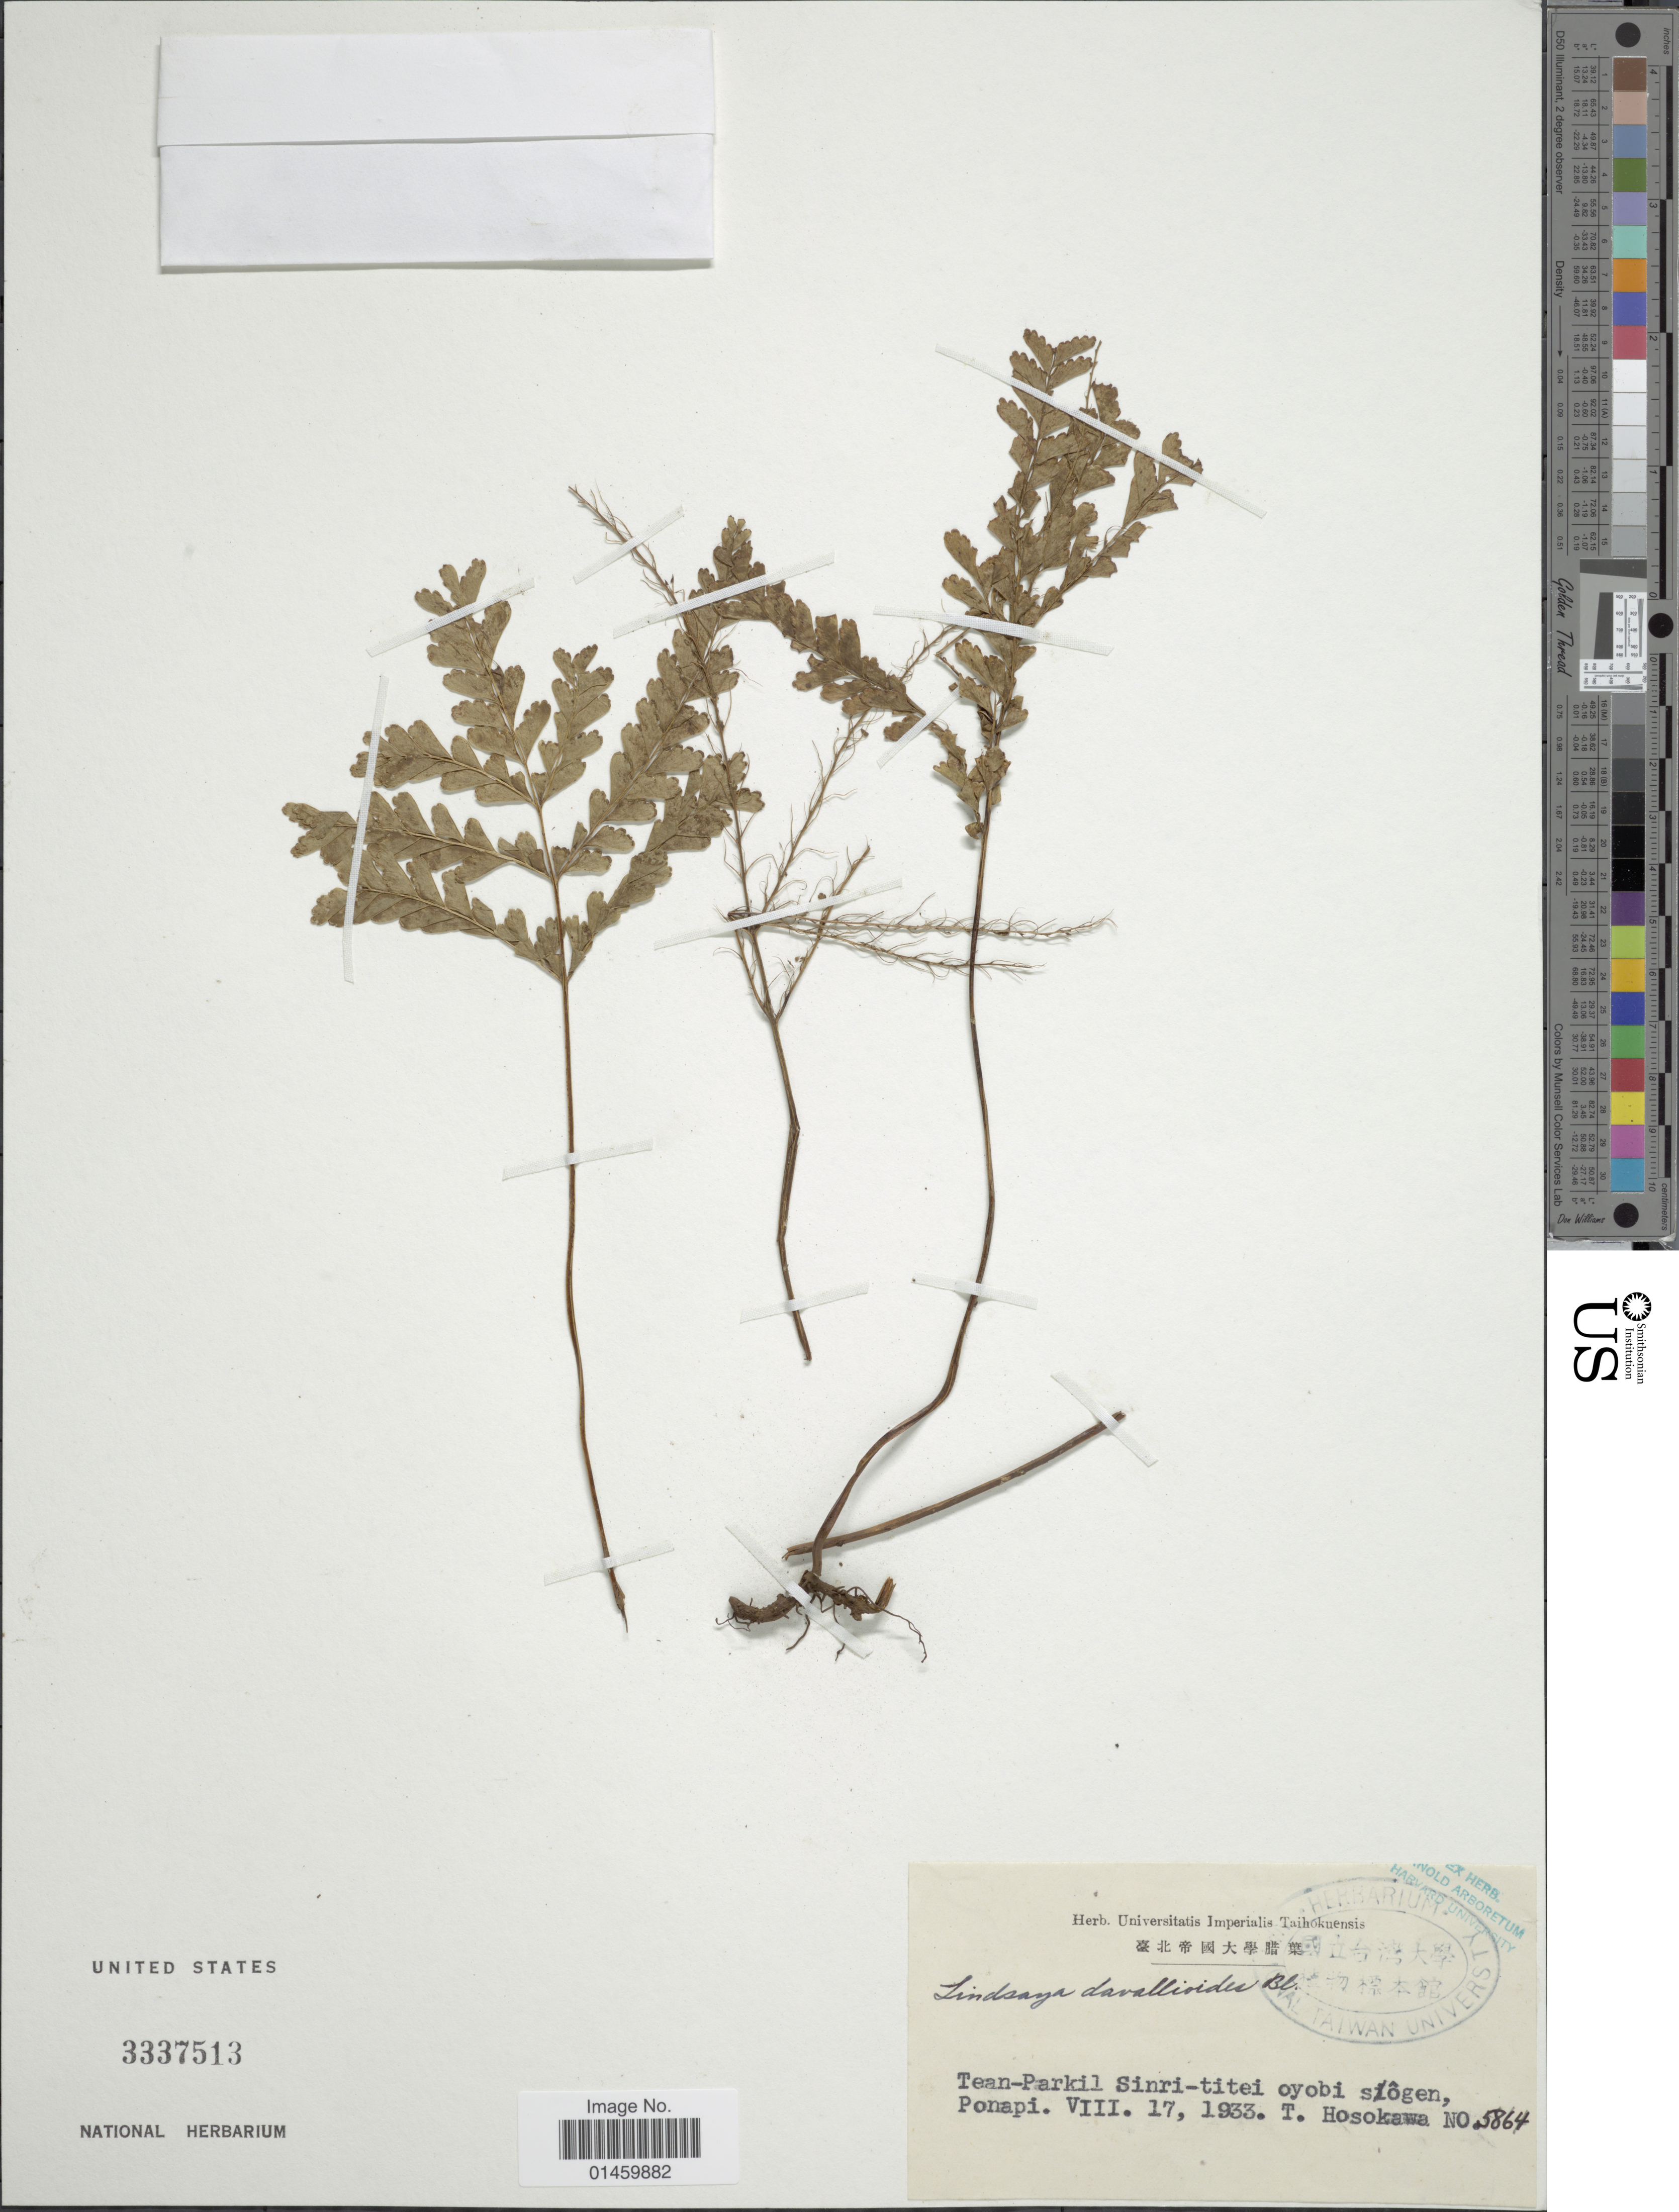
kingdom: Plantae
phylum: Tracheophyta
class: Polypodiopsida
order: Polypodiales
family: Lindsaeaceae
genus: Lindsaea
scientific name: Lindsaea lobata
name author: Poir.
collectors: T. Hosokawa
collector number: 5864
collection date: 1933-08-17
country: Micronesia, Federated States of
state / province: Pohnpei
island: Pohnpei [Ponape]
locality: Tean-Parkil Sinri-titei oyobi sogen, Ponape.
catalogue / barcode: US 3337513